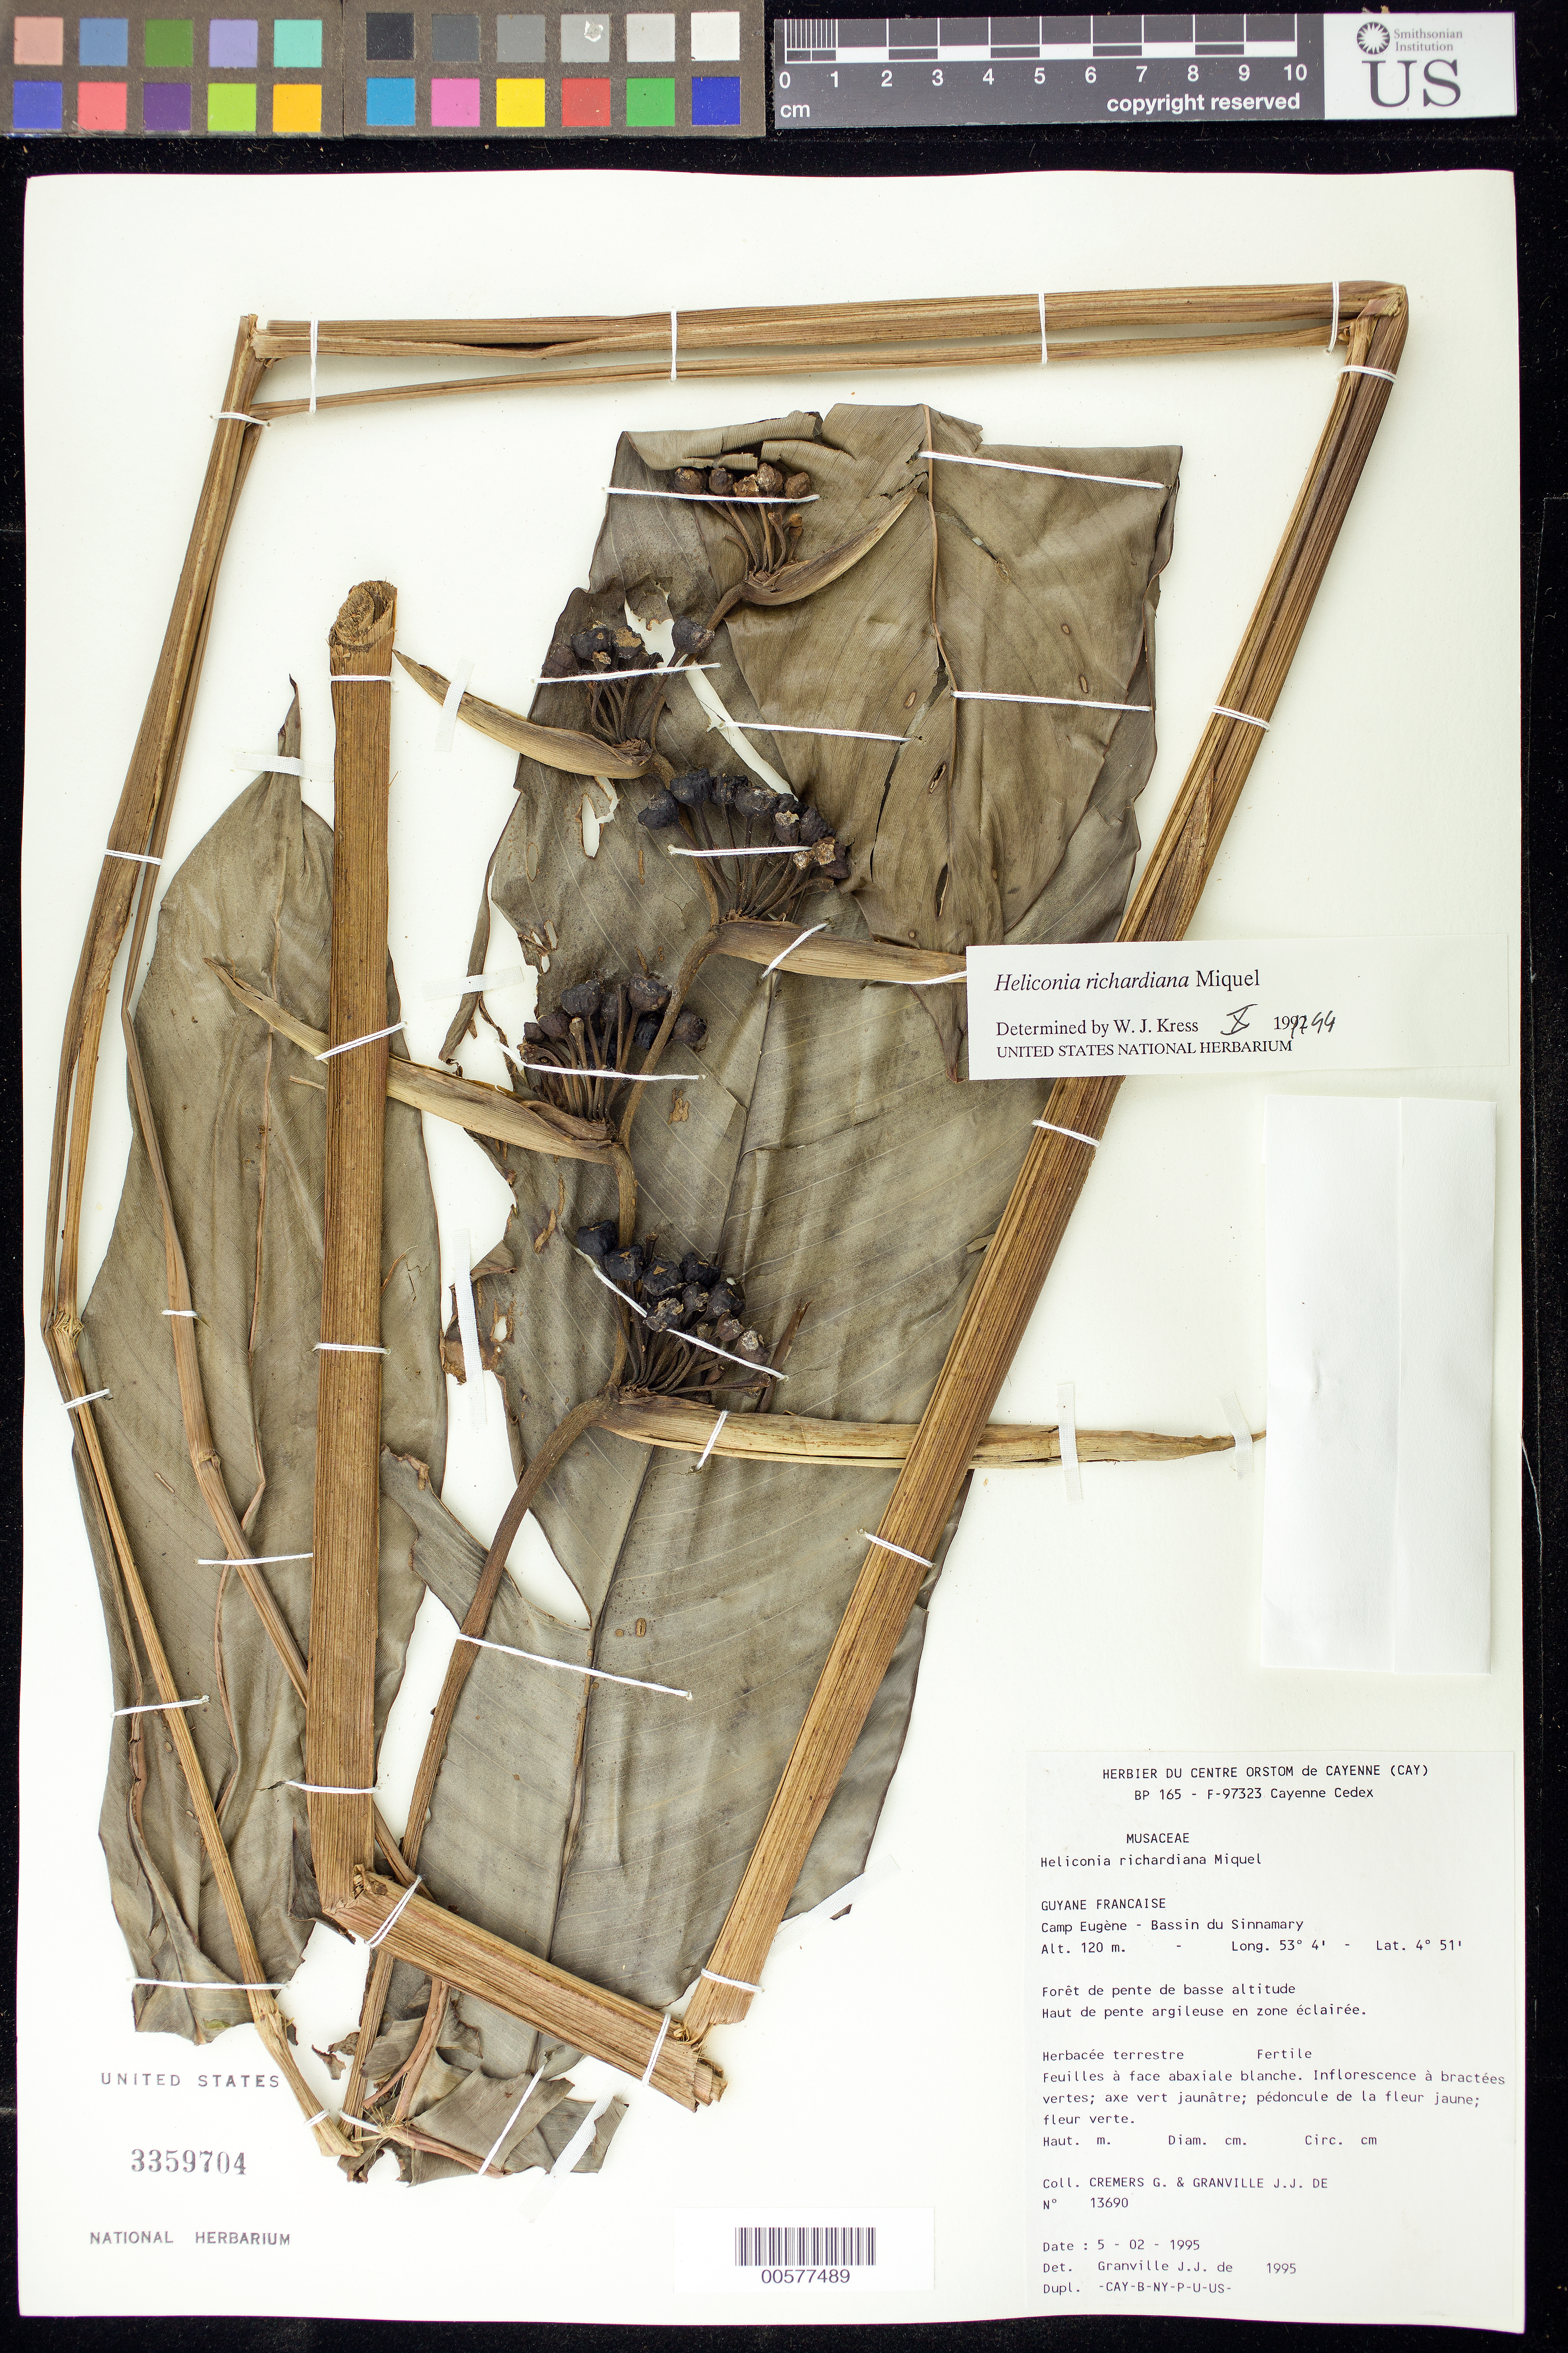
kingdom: Plantae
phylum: Tracheophyta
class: Liliopsida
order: Zingiberales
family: Heliconiaceae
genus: Heliconia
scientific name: Heliconia richardiana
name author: Miq.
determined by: Granville, J. J. de, (CAY), Institut de Recherche pour le Developpement (IRD) (FRENCH GUIANA)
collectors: G. Cremers & J.-J. de Granville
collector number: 13690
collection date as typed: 5-Feb-95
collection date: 1995-02-05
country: French Guiana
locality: Camp Eugène, Bassin du Sinnamary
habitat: Foret de pente de basse altitude. Huat de pente argileuse en zone eclariee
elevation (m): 120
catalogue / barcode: US 3359704